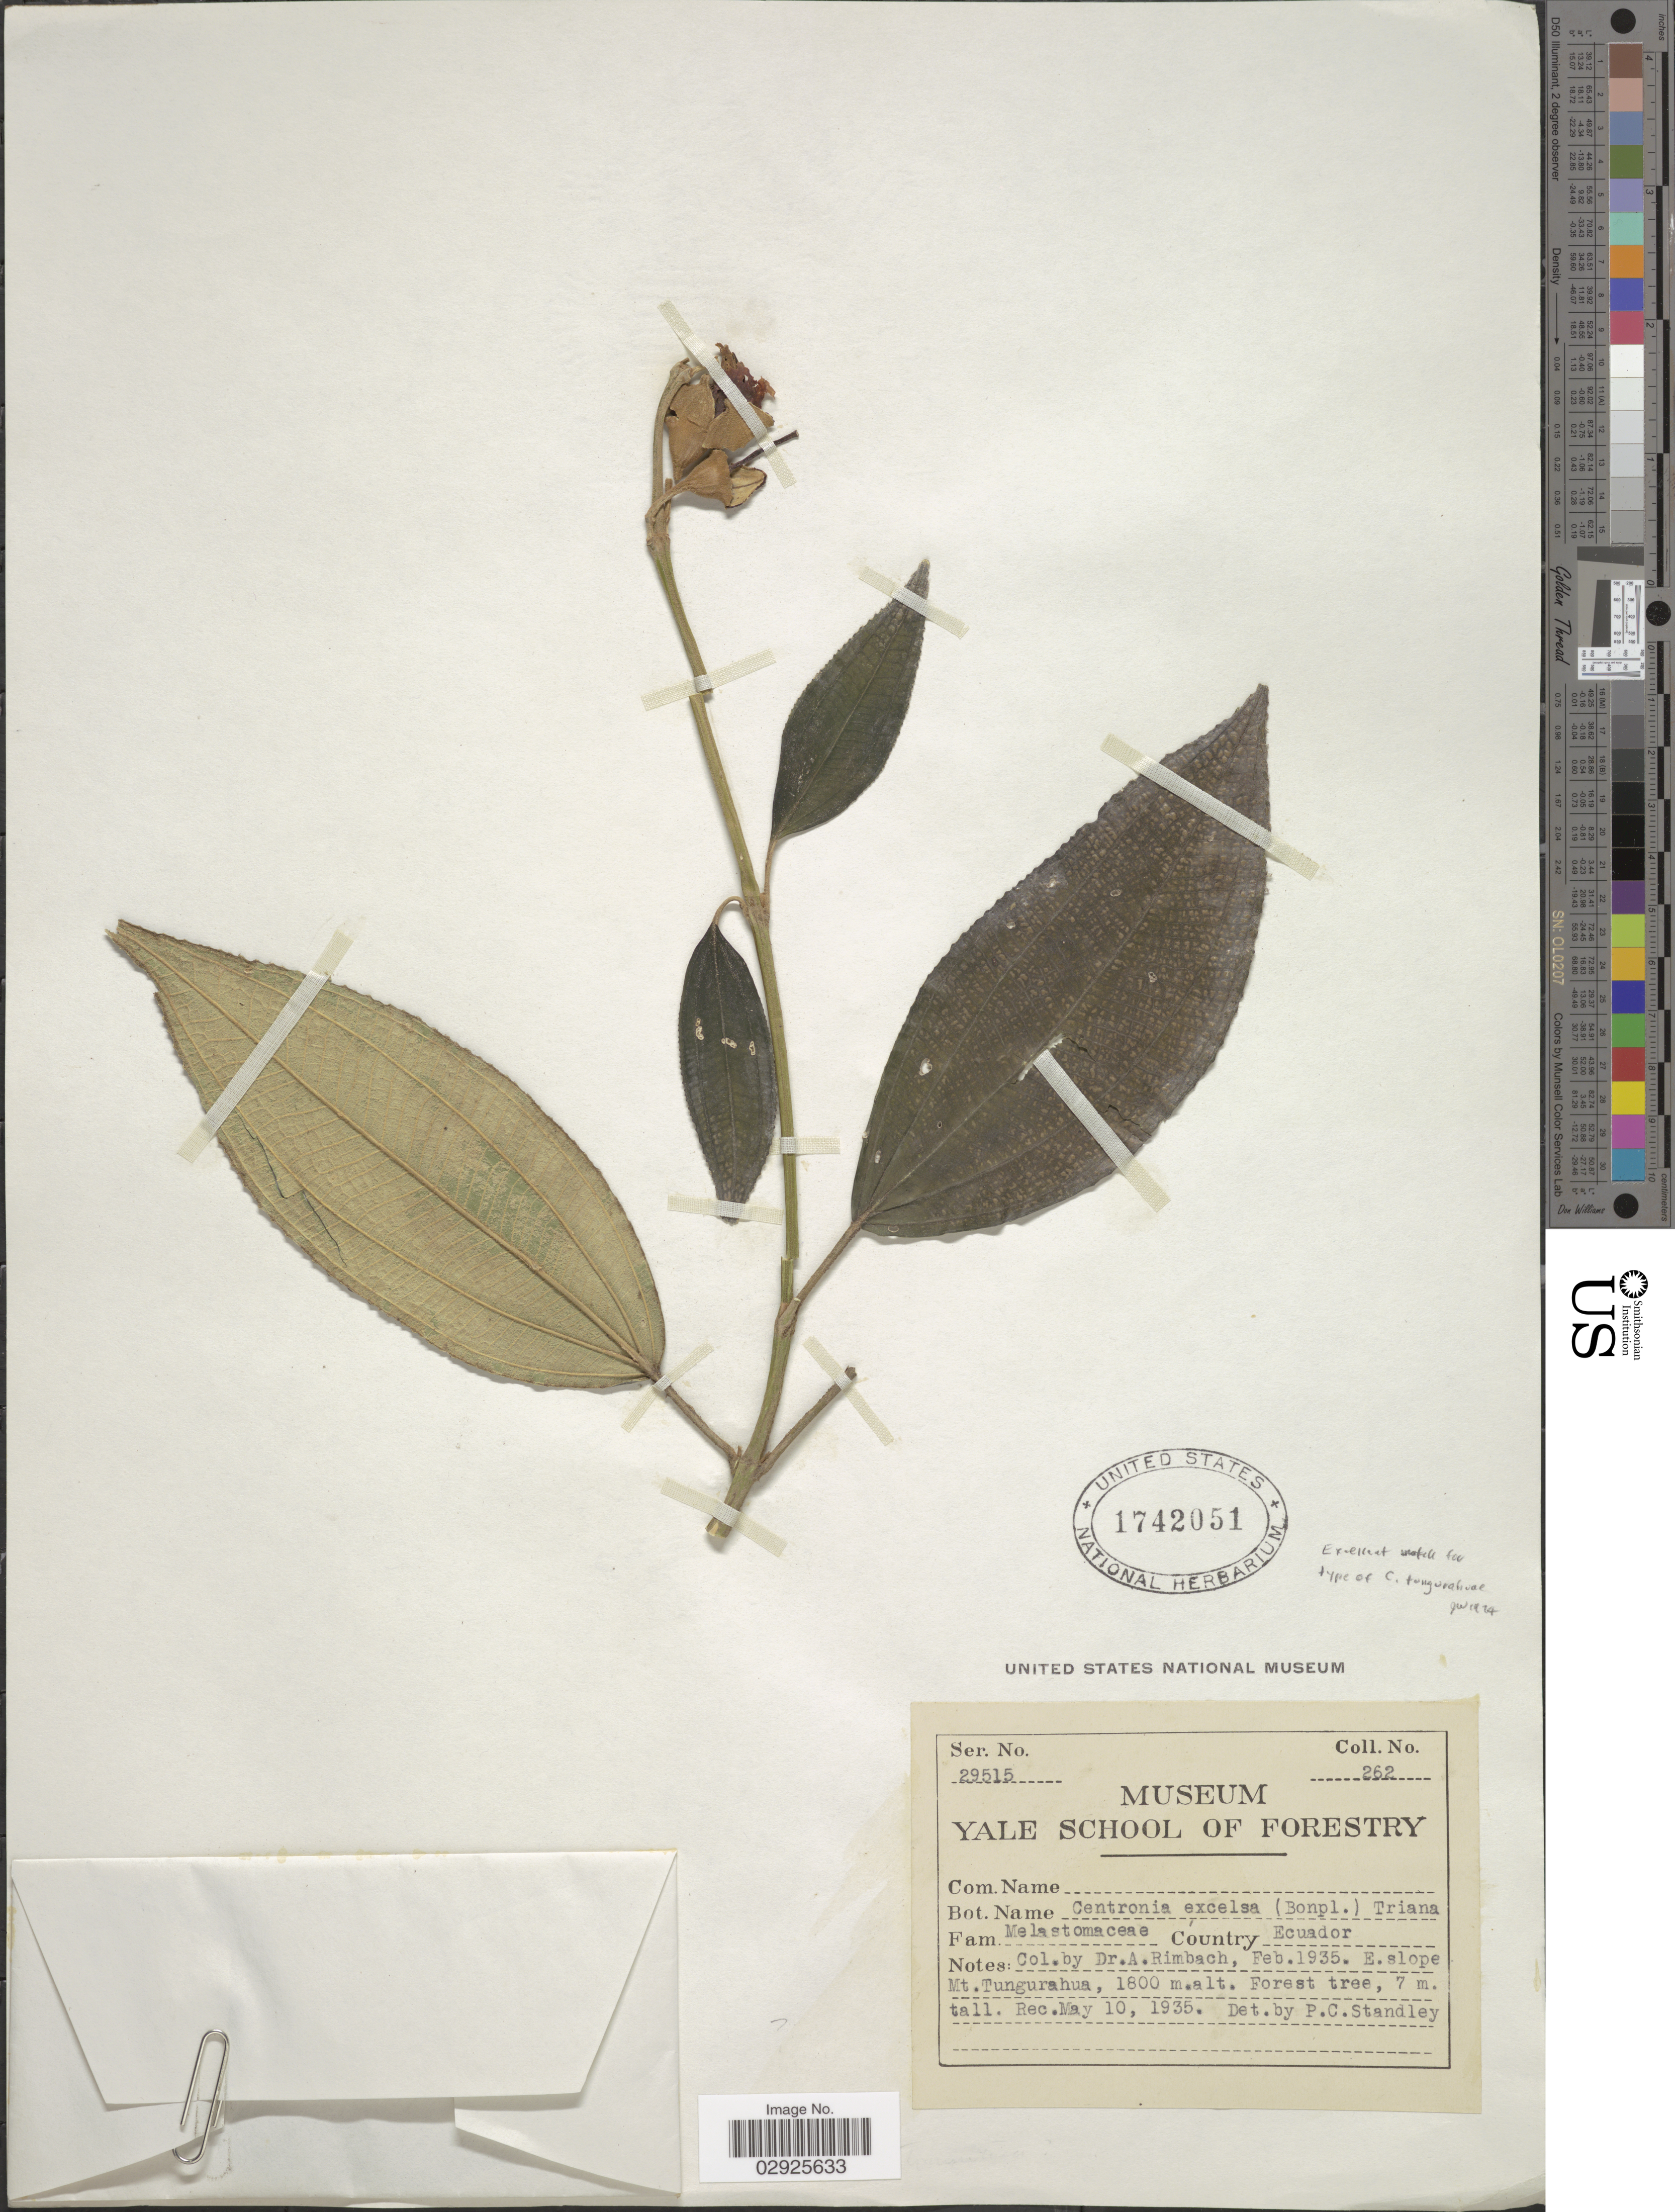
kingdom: Plantae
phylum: Tracheophyta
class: Magnoliopsida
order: Myrtales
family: Melastomataceae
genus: Meriania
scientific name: Meriania tomentosa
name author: (Cogn.) Wurdack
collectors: A. Rimbach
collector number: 262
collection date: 1935-02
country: Ecuador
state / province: Tungurahua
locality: E. slope Mt. Tungurahua.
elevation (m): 1800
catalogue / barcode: US 1742051